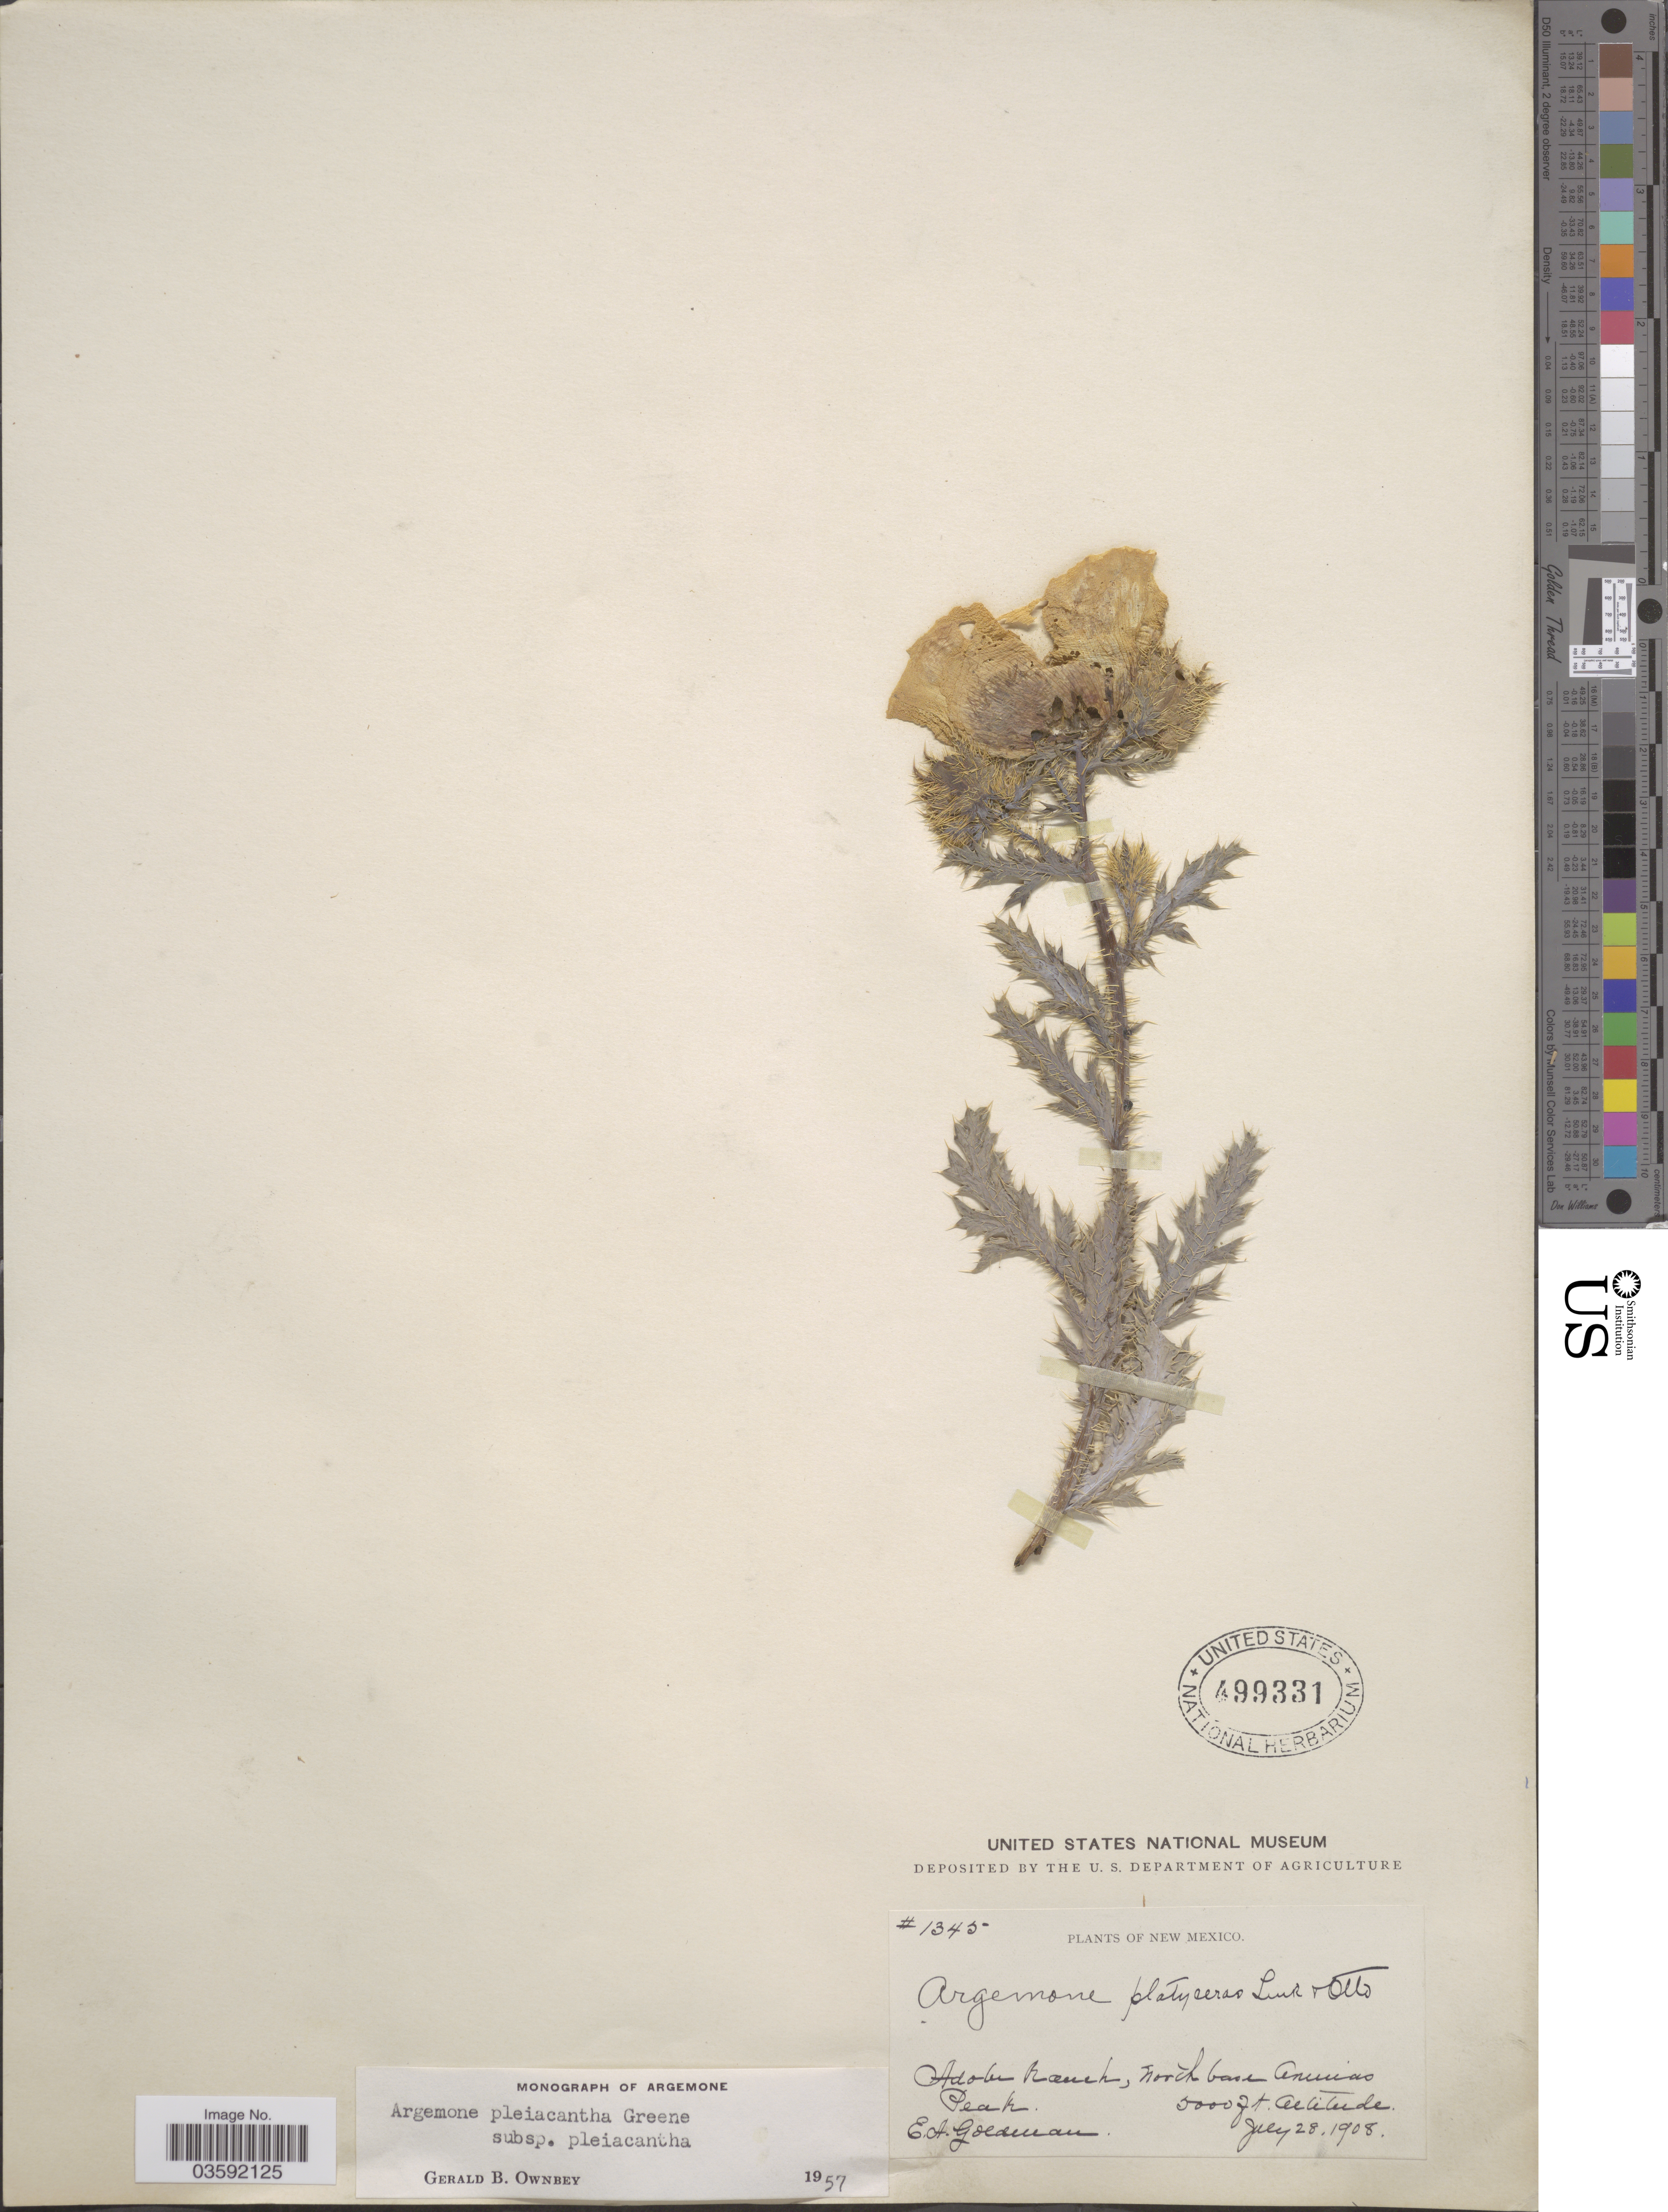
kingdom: Plantae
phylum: Tracheophyta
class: Magnoliopsida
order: Ranunculales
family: Papaveraceae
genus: Argemone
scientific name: Argemone pleiacantha subsp. pleiacantha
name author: Greene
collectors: E. A. Goldman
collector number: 1345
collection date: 1908-07-28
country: United States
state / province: New Mexico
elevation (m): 1524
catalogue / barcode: US 499331